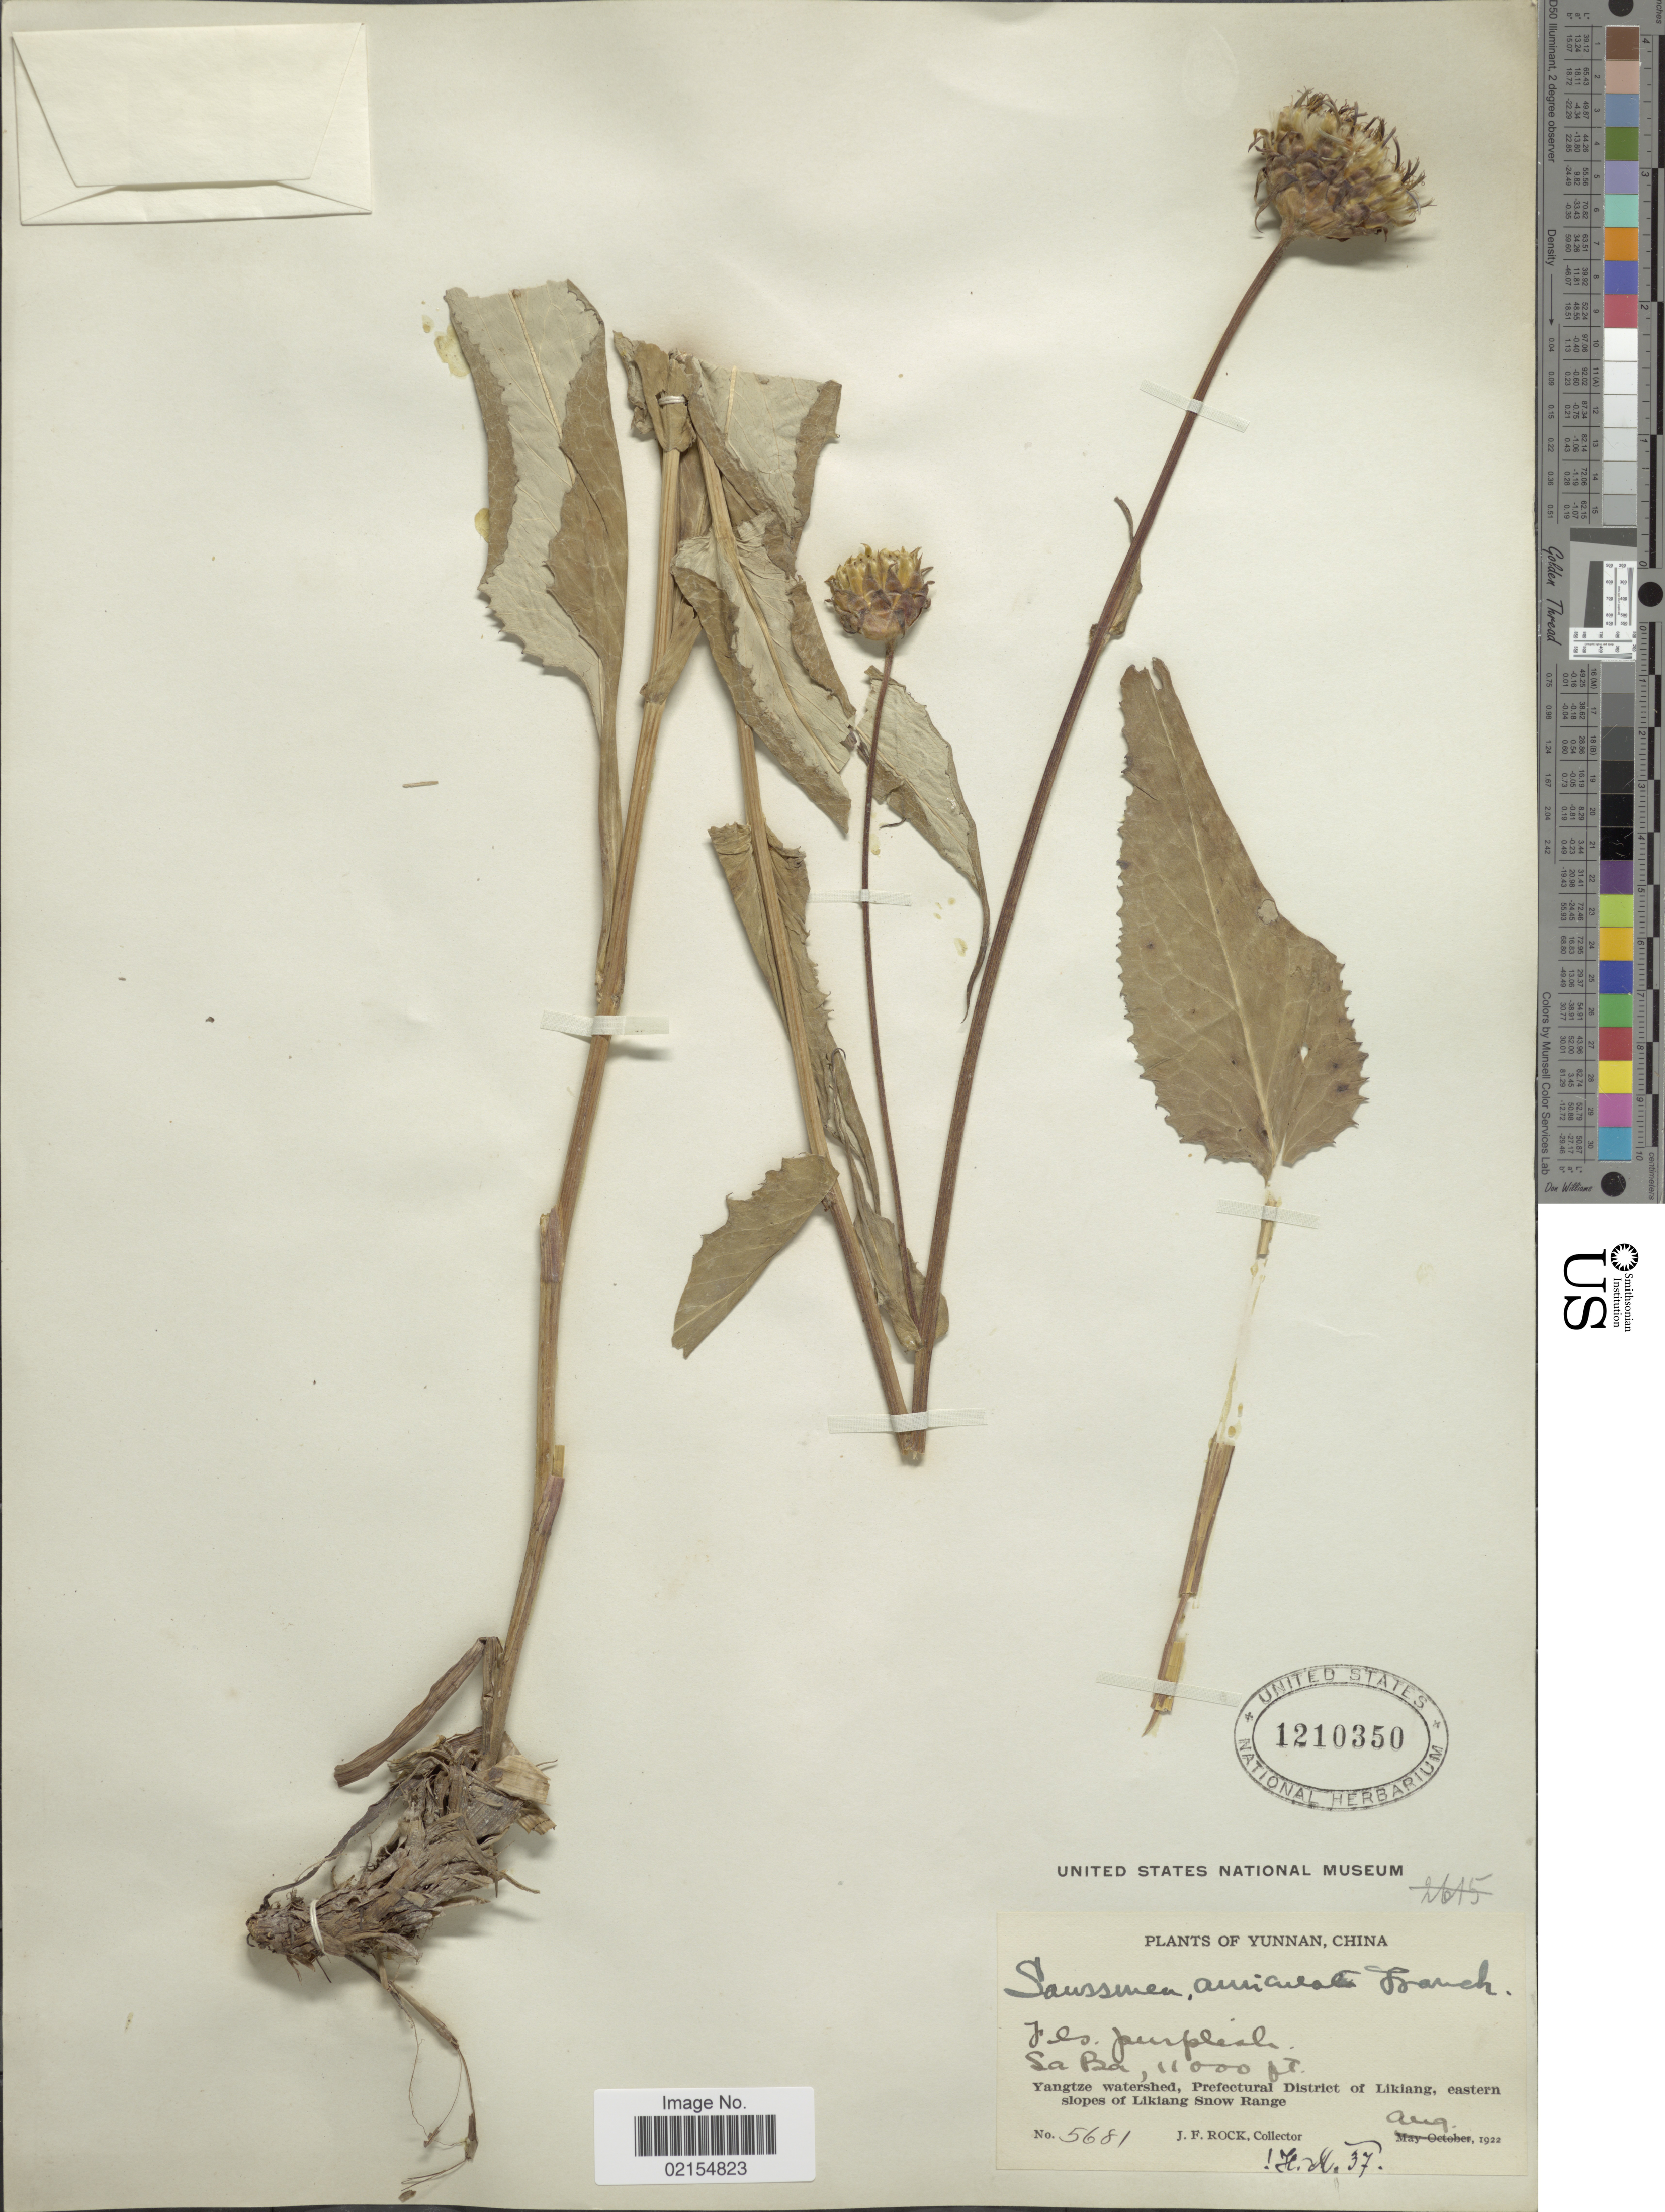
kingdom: Plantae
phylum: Tracheophyta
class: Magnoliopsida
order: Asterales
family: Asteraceae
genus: Saussurea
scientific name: Saussurea caudata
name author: Franch.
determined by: Chen, Yousheng S.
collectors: J. Rock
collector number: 5681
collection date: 1922-08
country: China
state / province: Yunnan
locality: Yunnan, China, Sa Ba, Yangtze watershed, Prefectural District of Likiang, eastern slopes of Likiang Snow Range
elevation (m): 3353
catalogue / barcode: US 1210350